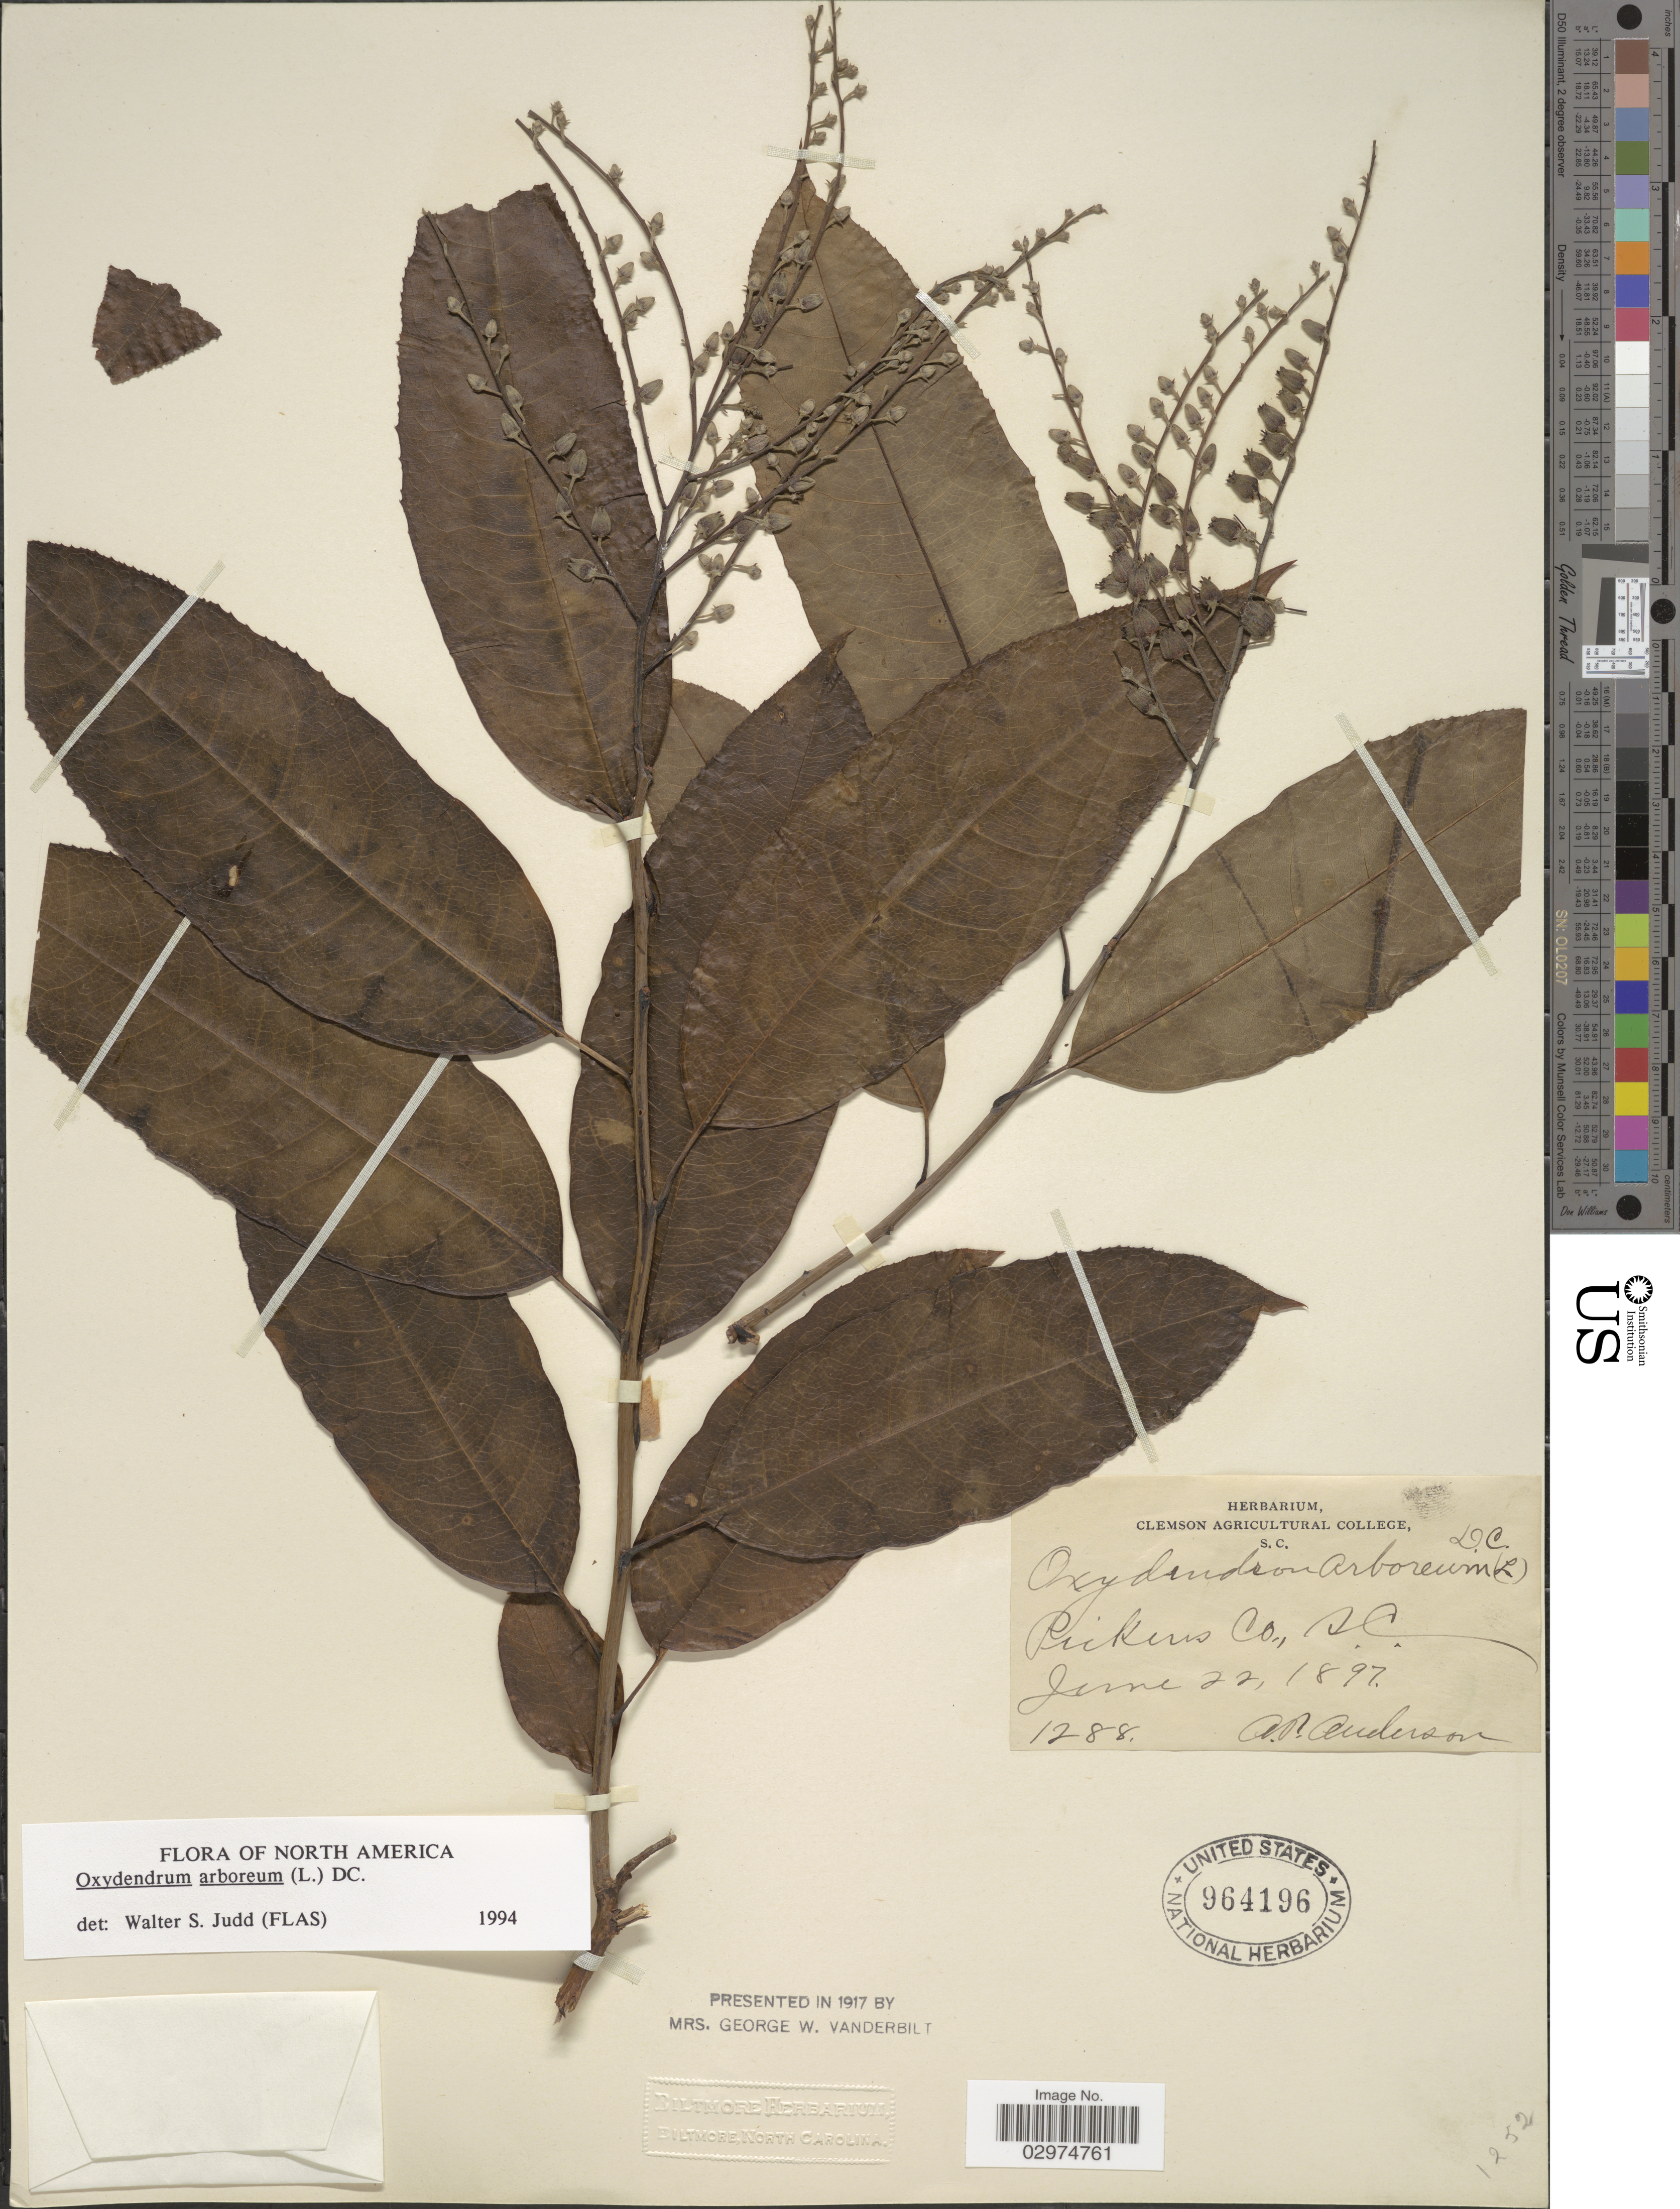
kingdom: Plantae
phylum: Tracheophyta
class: Magnoliopsida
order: Ericales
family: Ericaceae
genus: Oxydendrum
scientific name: Oxydendrum arboreum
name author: (L.) DC.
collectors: A. P. Anderson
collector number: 1288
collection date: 1897-06-22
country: United States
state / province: South Carolina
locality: Pickens Co.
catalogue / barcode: US 964196